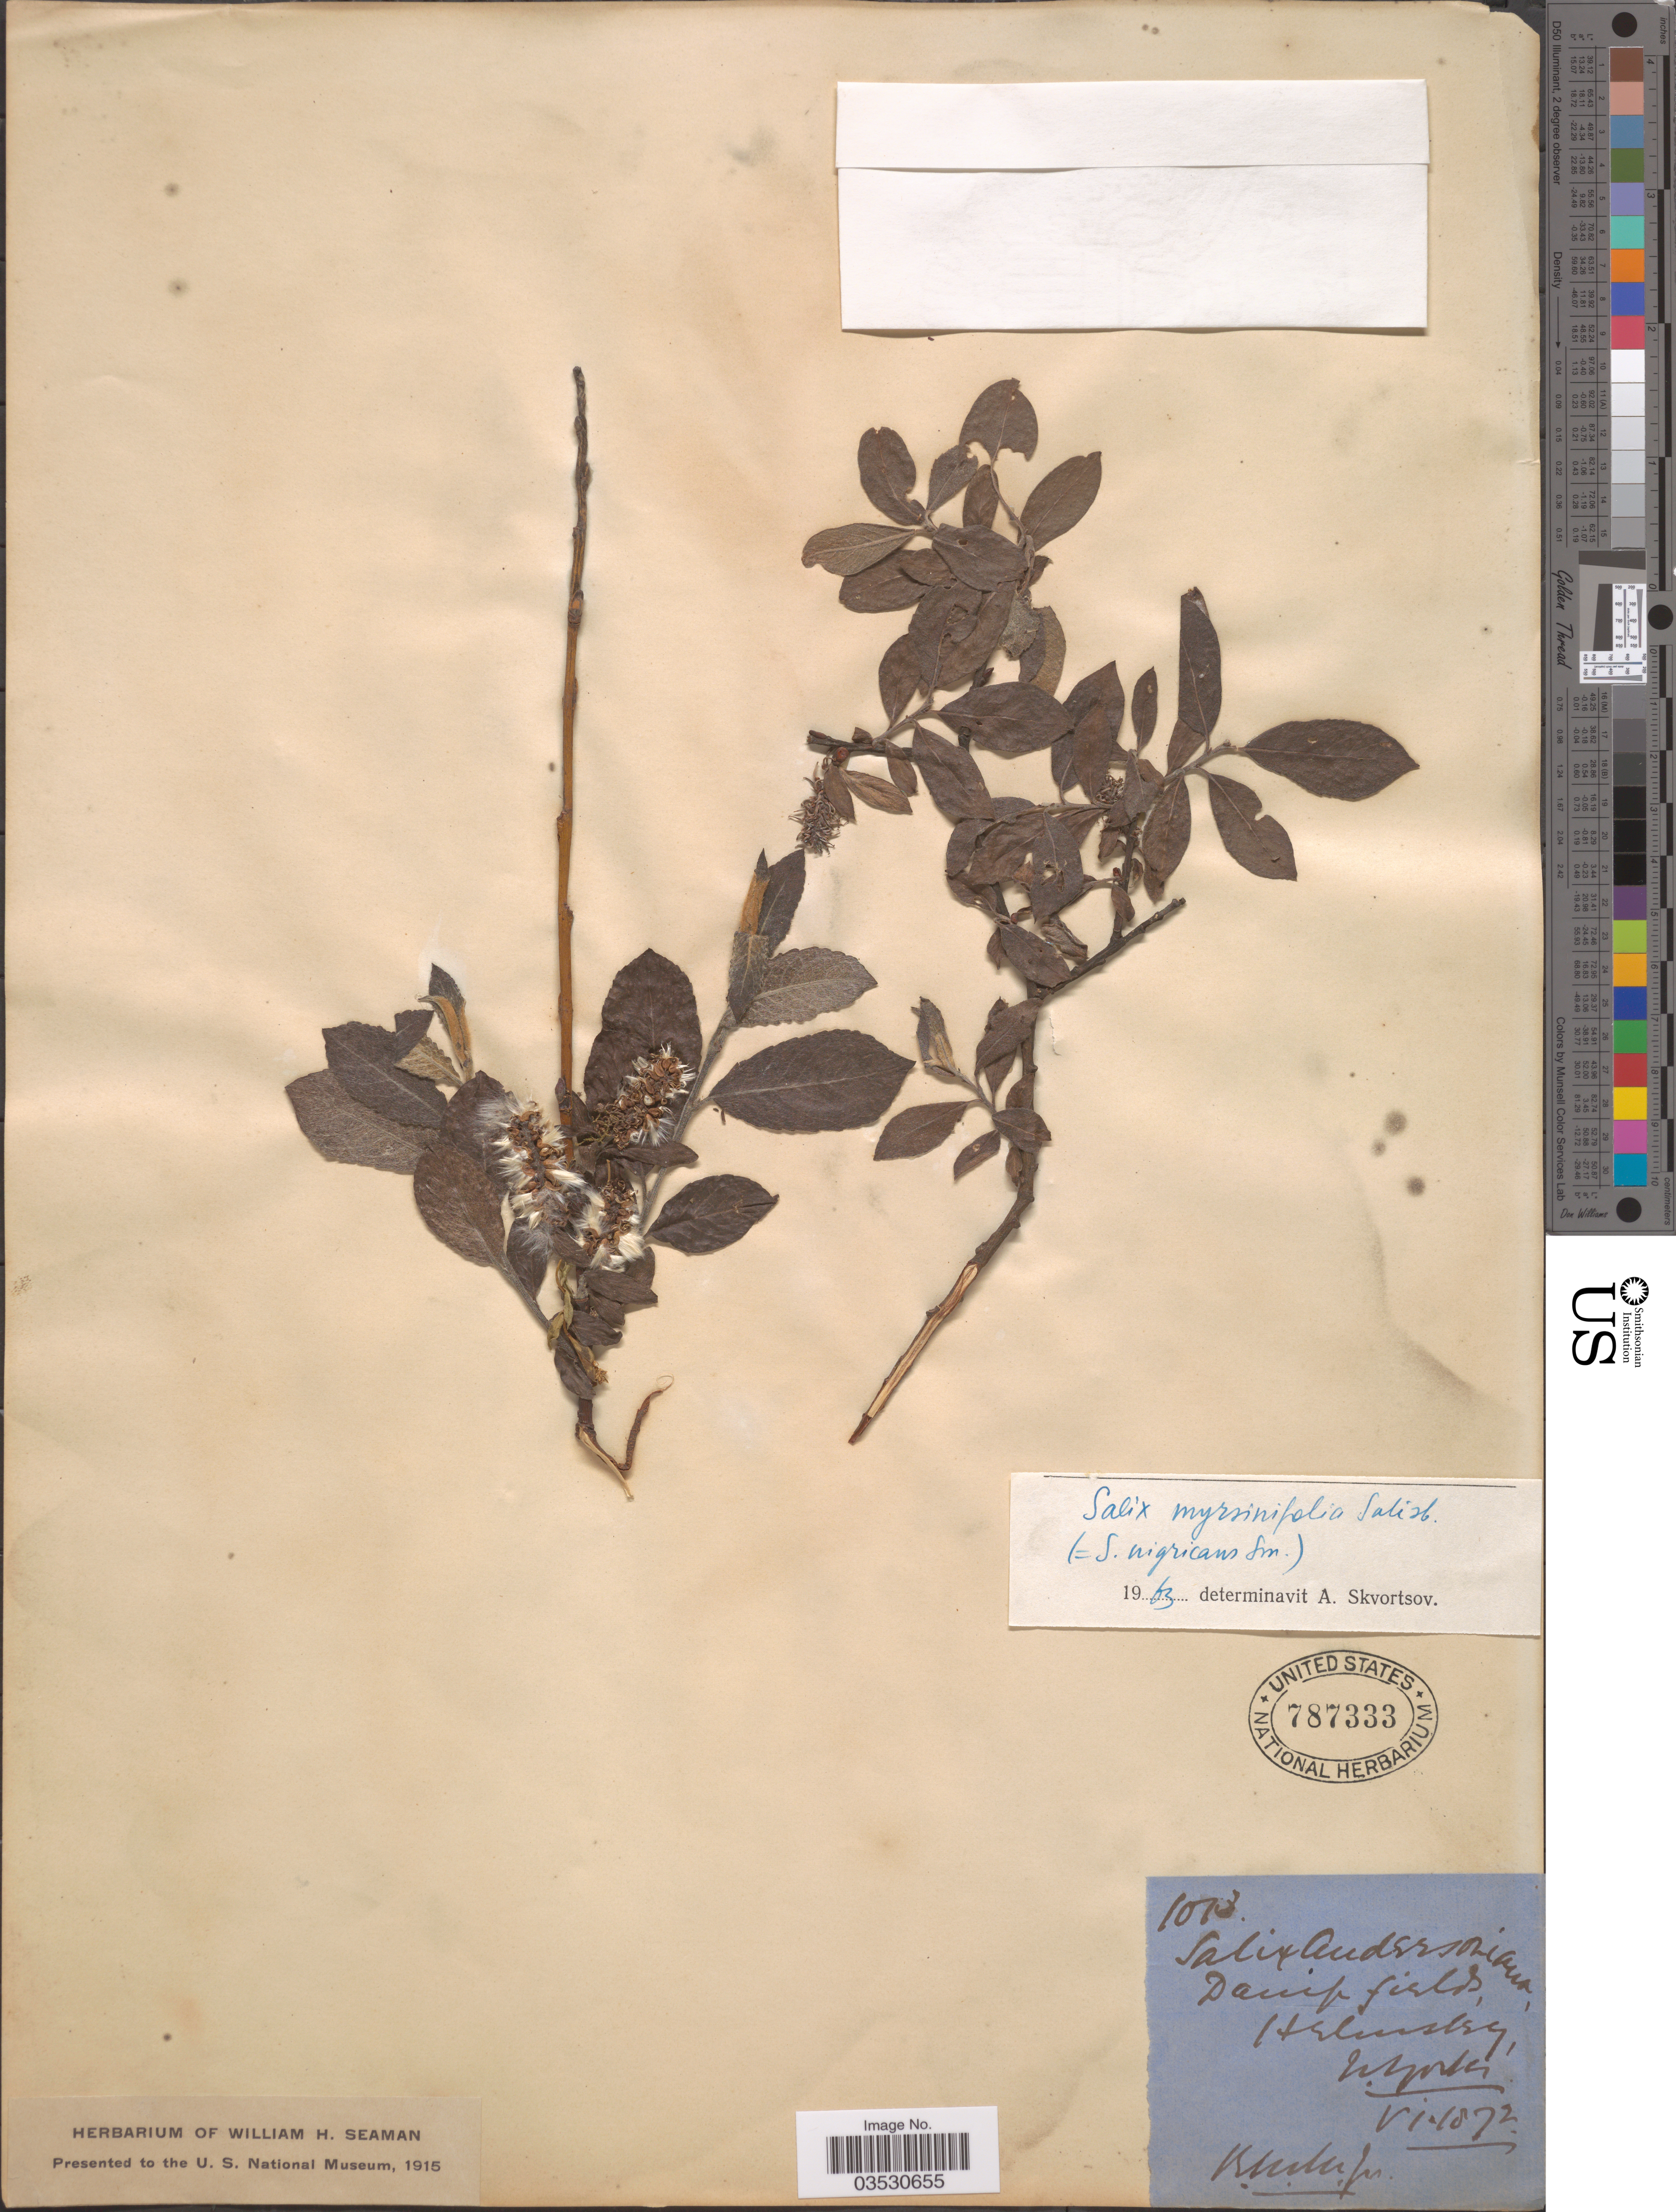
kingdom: Plantae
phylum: Tracheophyta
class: Magnoliopsida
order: Malpighiales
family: Salicaceae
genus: Salix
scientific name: Salix myrsinifolia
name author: Salisb.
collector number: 1013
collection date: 1872-06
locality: Damp fields. N. Porter. [interpreted]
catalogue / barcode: US 787333